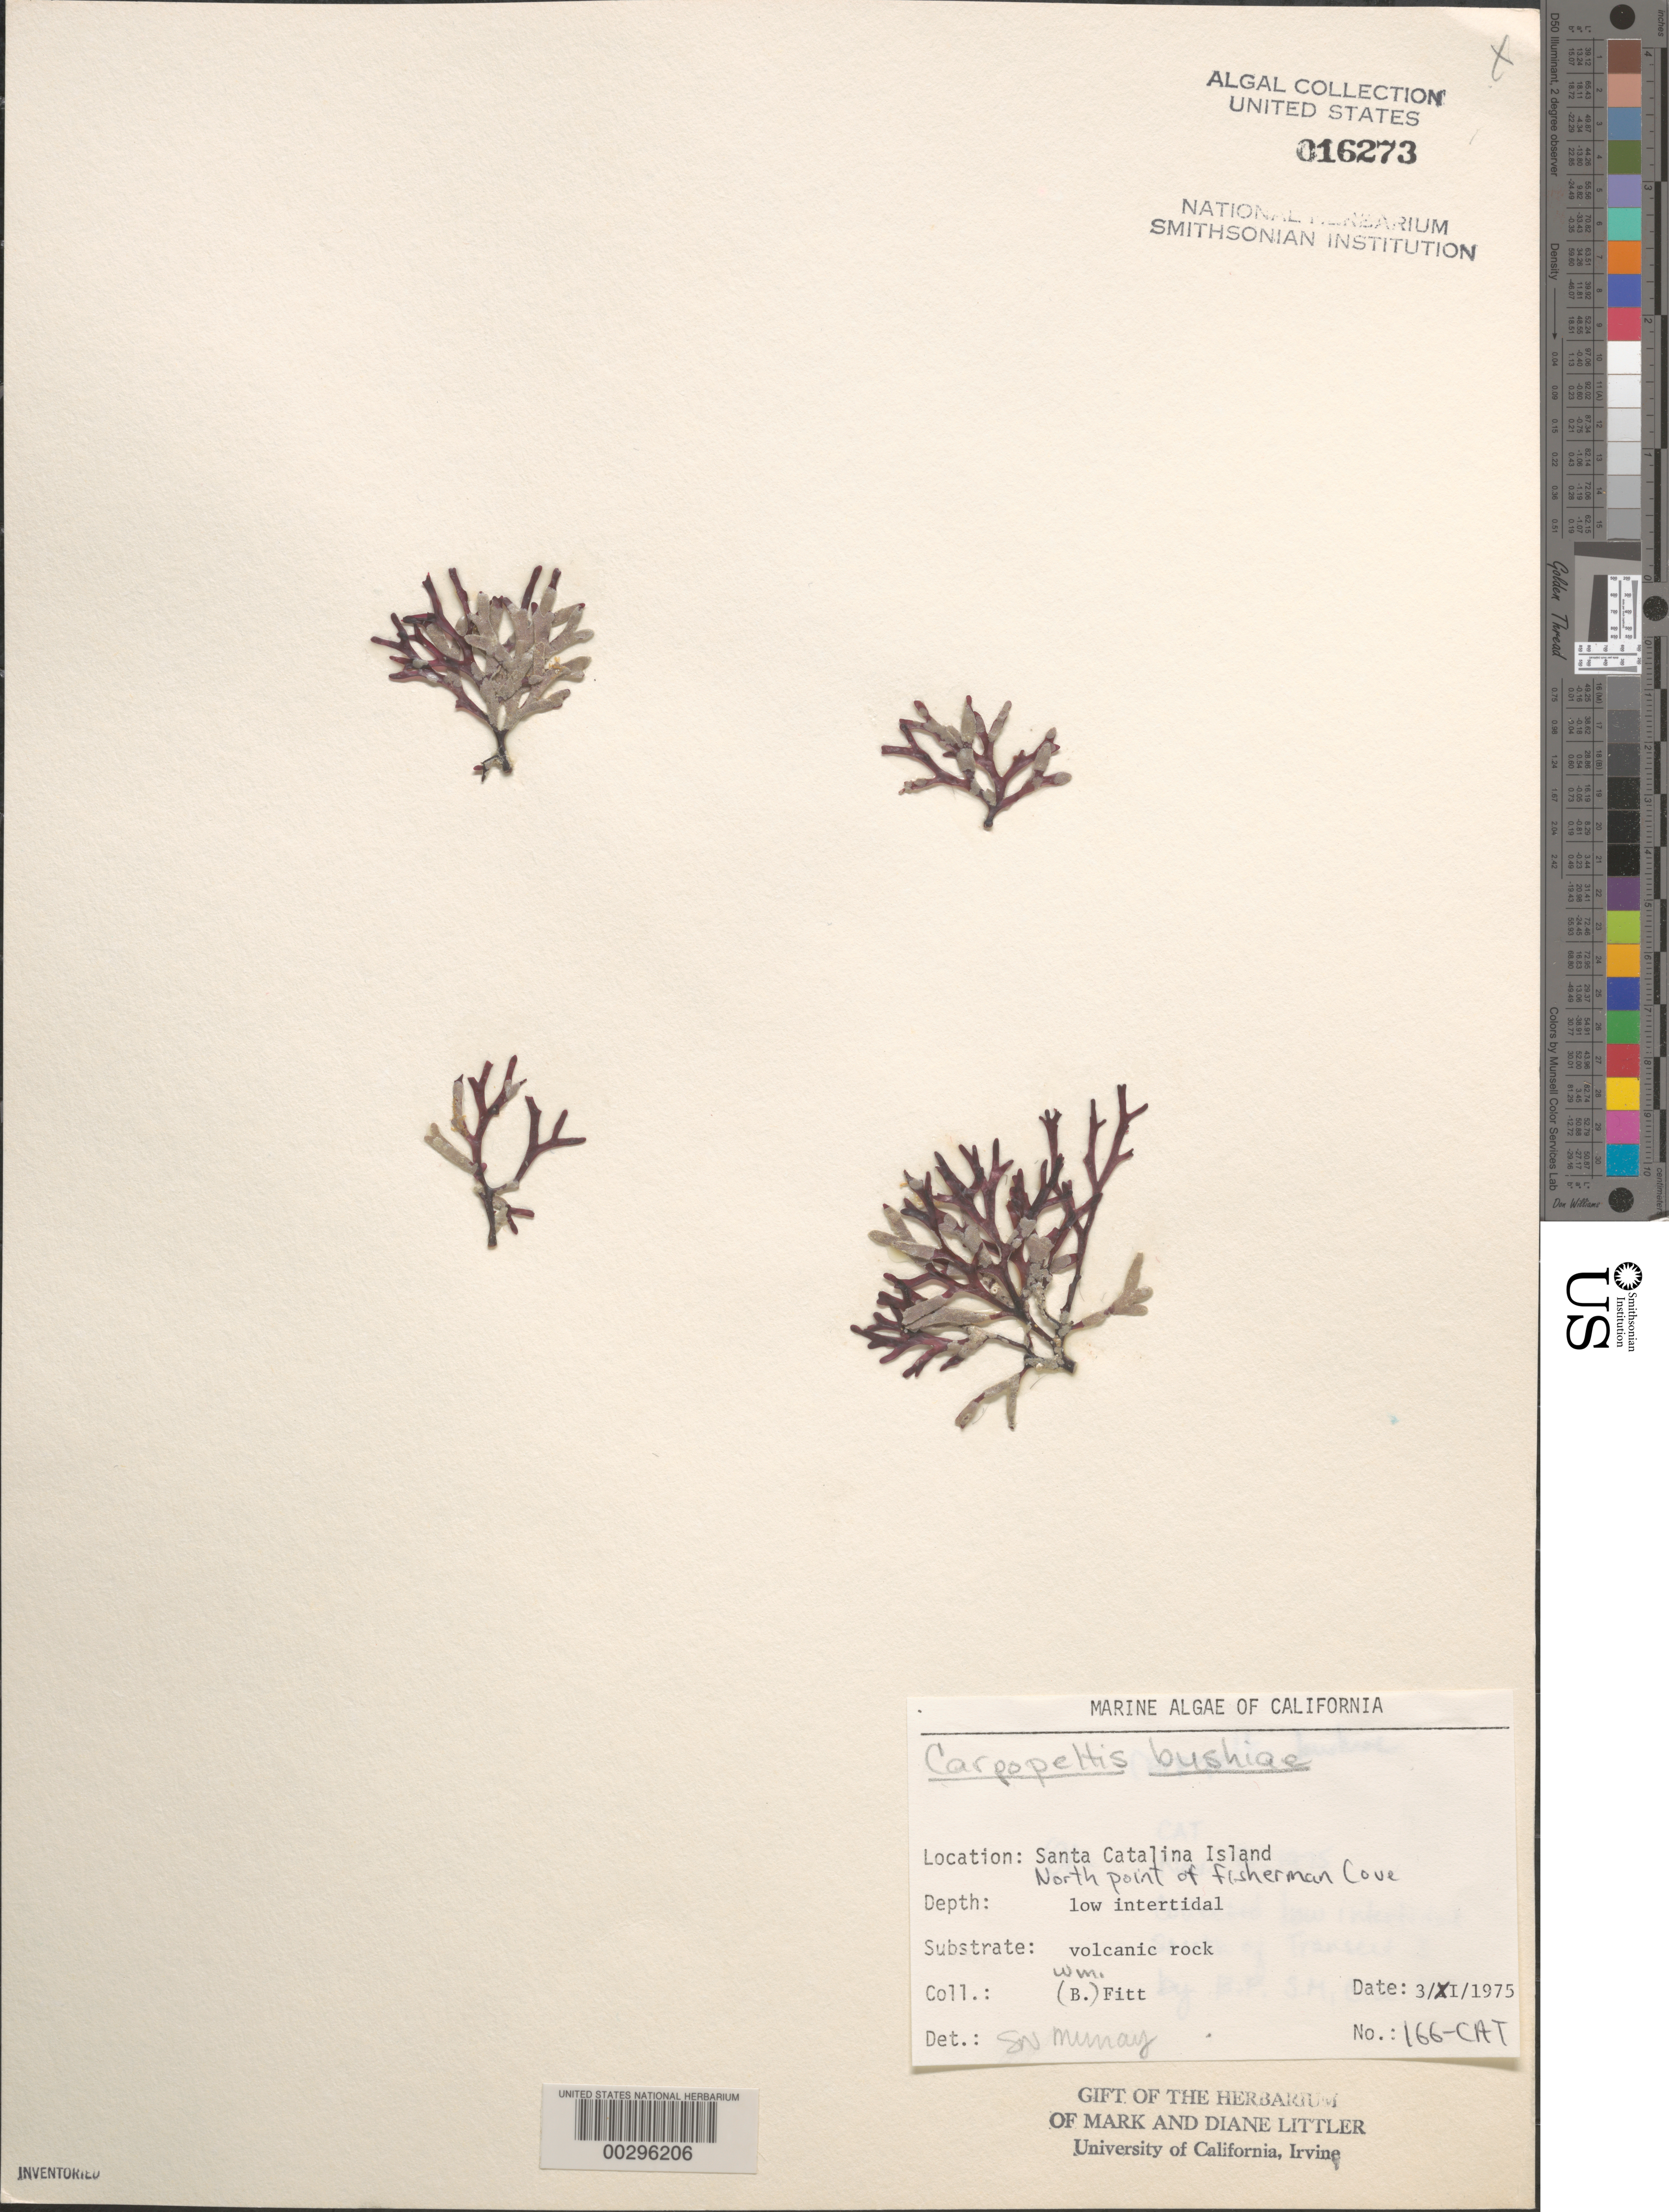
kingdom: Plantae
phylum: Rhodophyta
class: Florideophyceae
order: Halymeniales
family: Halymeniaceae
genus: Carpopeltis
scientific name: Carpopeltis bushiae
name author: (Farl.) Kylin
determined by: Murray, S. N.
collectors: W. Fitt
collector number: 166-cat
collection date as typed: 03 Nov 1975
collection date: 1975-11-03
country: United States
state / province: California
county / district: Los Angeles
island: Santa Catalina Island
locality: Fishermen Cove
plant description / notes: BLM-SOCALBIGHT Rocky Intertidal Survey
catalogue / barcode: US 16273